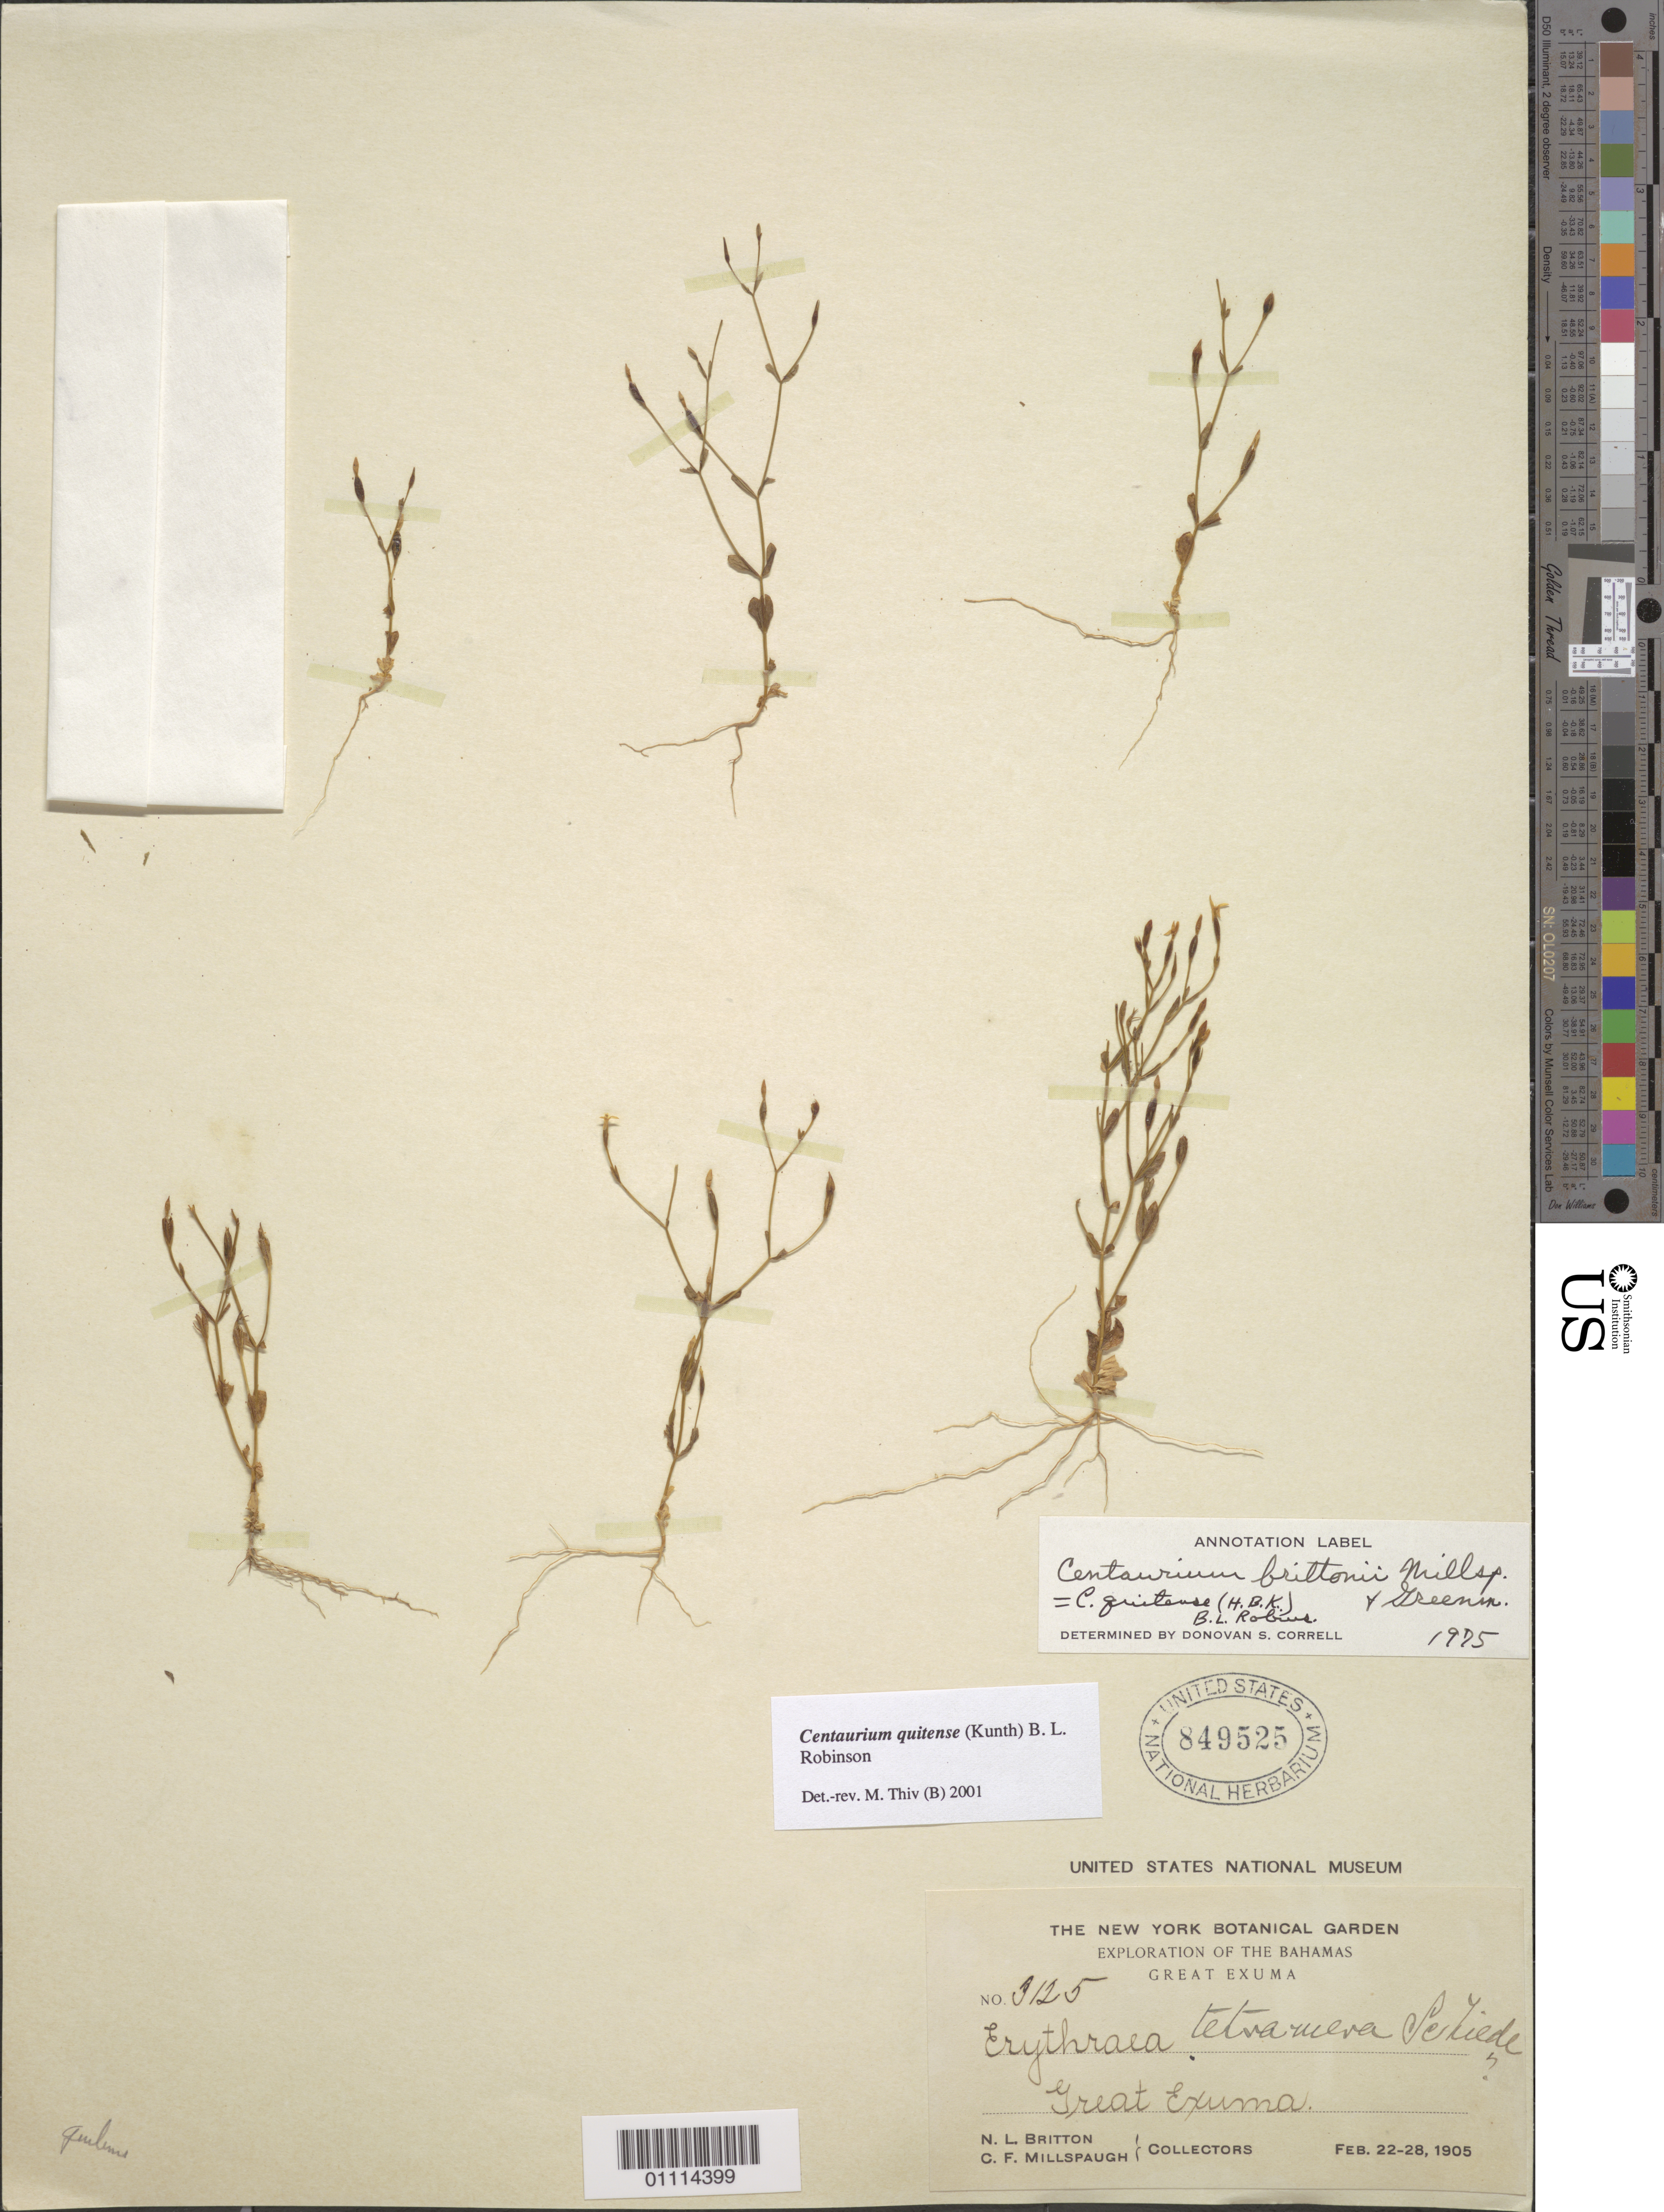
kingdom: Plantae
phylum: Tracheophyta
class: Magnoliopsida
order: Gentianales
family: Gentianaceae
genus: Centaurium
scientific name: Centaurium quitense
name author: (Kunth) B.L. Rob.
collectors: N. Britton & C. F. Millspaugh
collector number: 3125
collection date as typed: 22 Feb 1905 to 28 Feb 1905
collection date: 1905-02-22/1905-02-28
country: Bahamas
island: Great Exuma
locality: Great Exuma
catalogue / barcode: US 849525